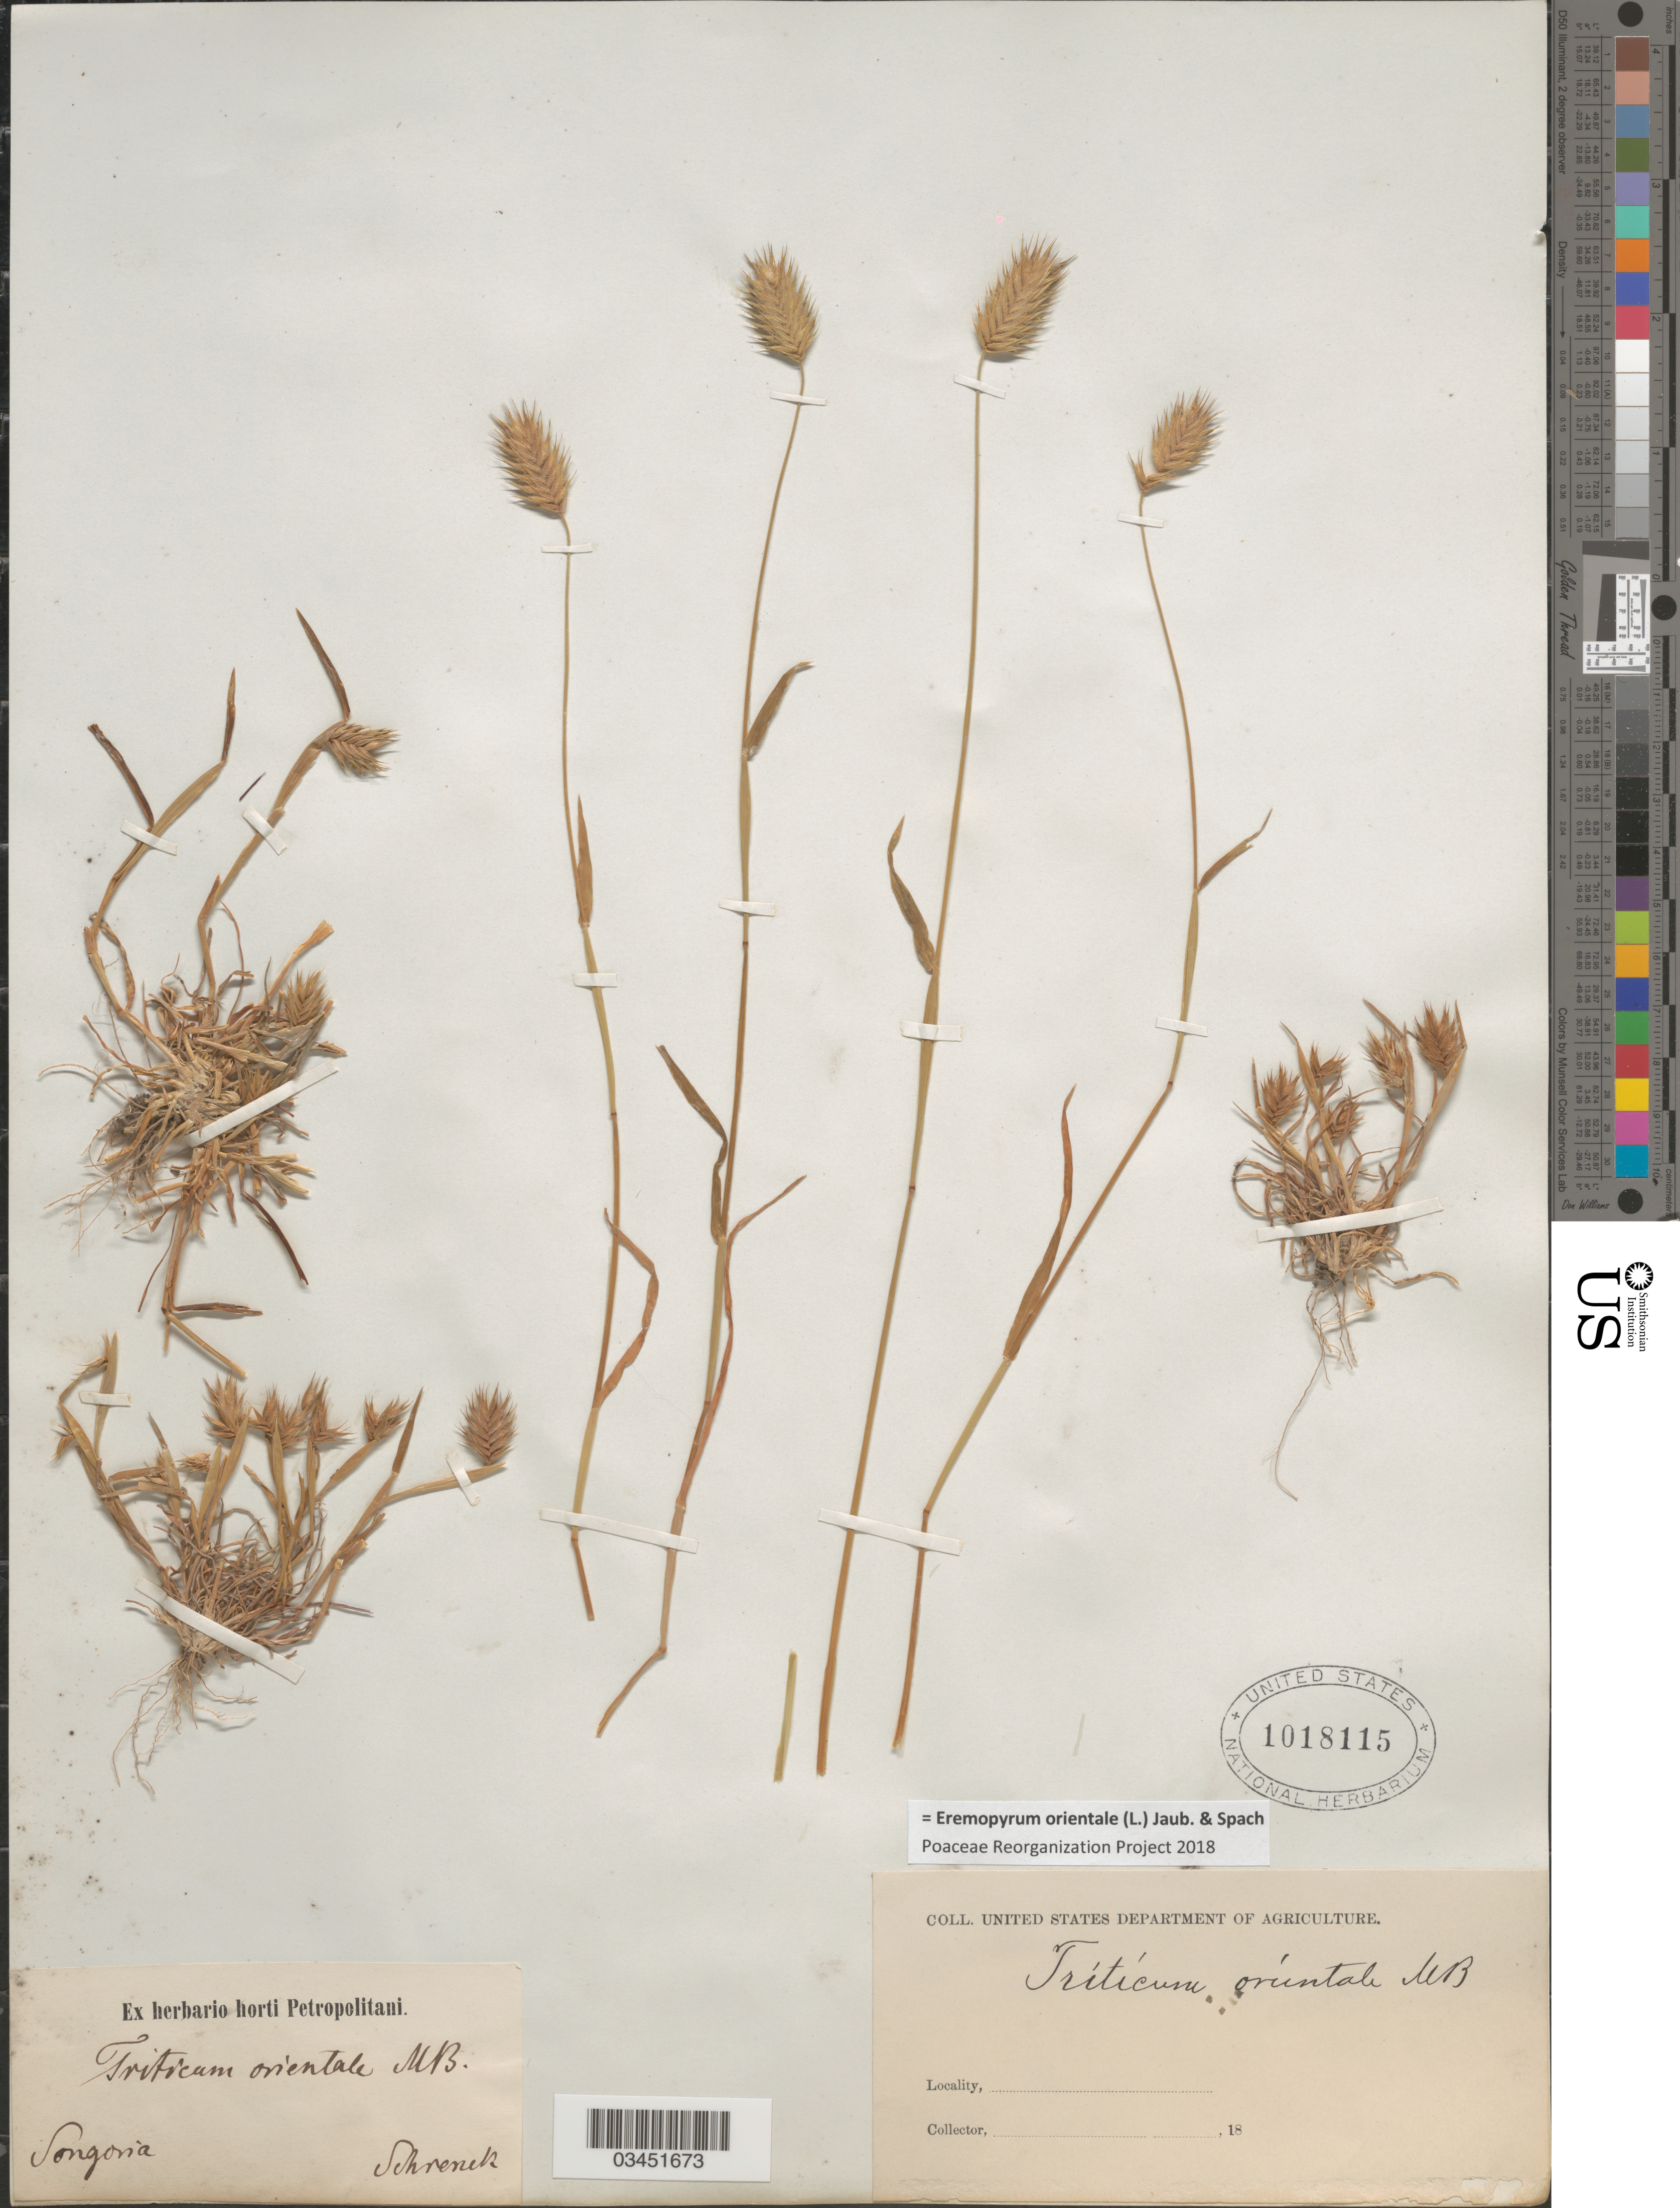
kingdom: Plantae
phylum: Tracheophyta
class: Liliopsida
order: Poales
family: Poaceae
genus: Eremopyrum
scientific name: Eremopyrum orientale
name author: (L.) Jaub. & Spach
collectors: A.G. Schrenk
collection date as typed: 18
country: Kyrgyzstan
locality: Songoria.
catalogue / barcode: US 1018115